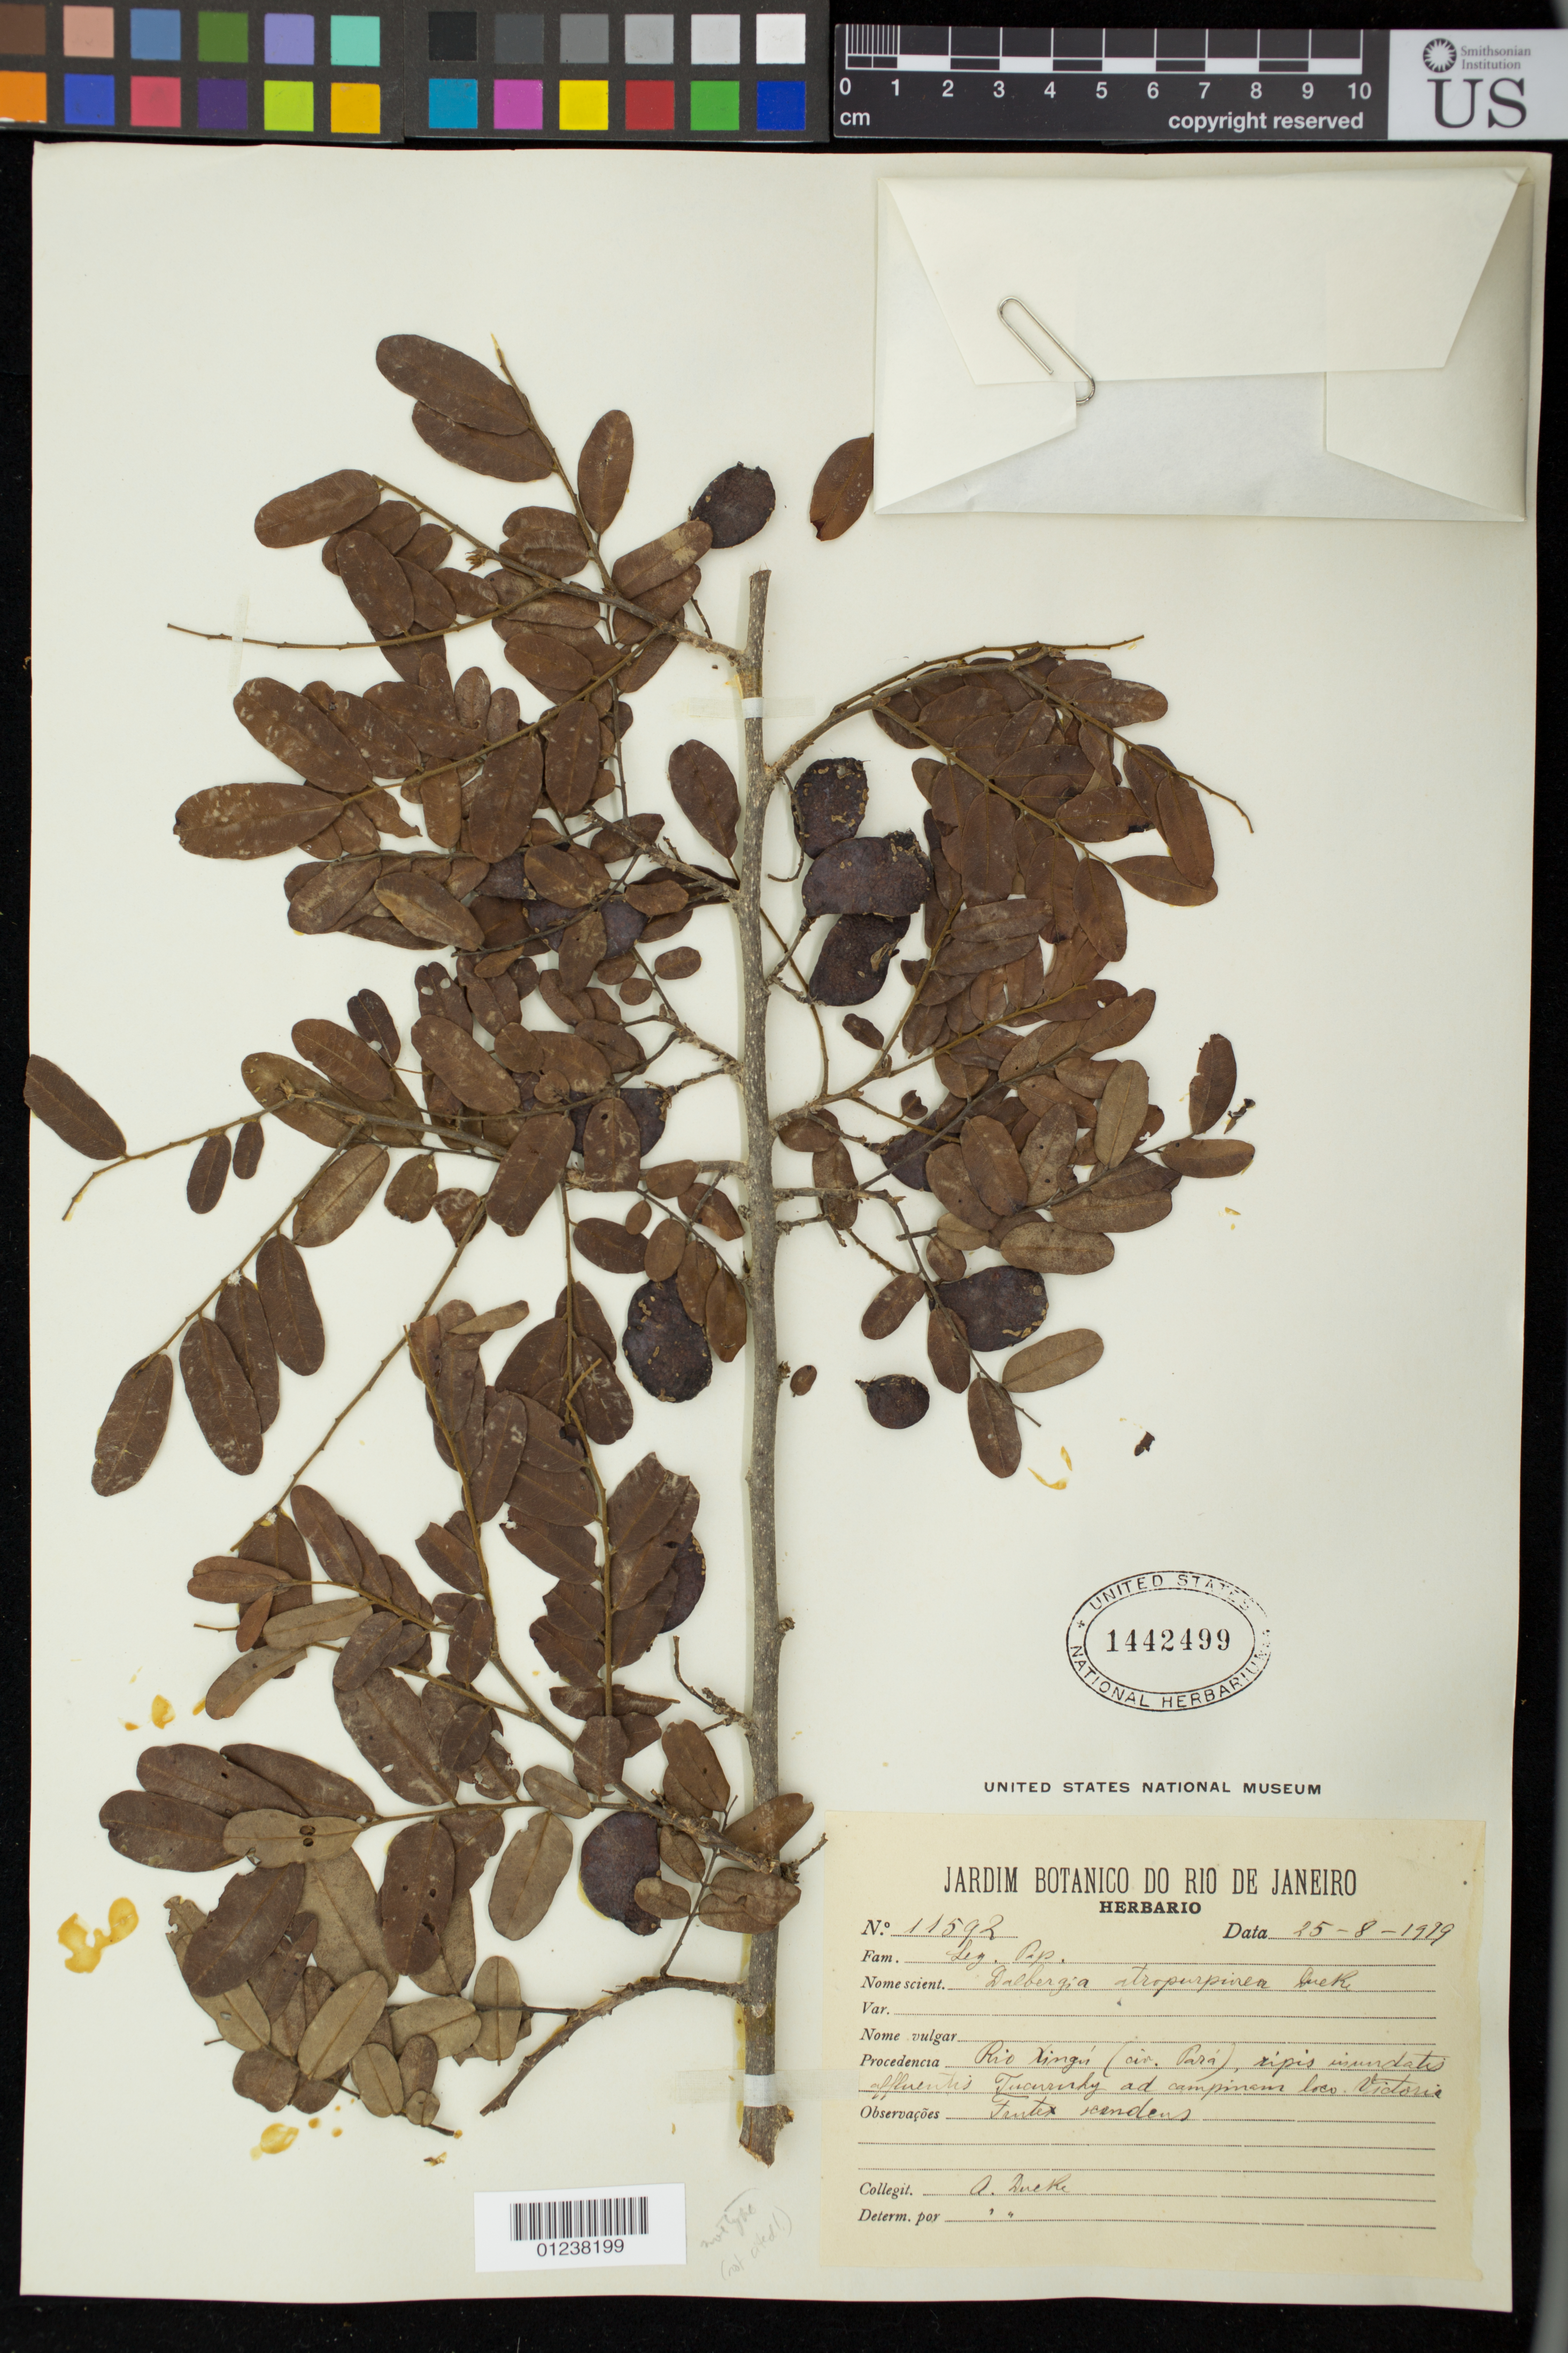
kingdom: Plantae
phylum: Tracheophyta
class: Magnoliopsida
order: Fabales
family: Fabaceae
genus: Dalbergia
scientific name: Dalbergia glauca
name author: (Desv.) Amshoff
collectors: A. Ducke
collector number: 11592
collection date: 1919-08-25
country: Brazil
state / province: Para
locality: Rio Xingu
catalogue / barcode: US 1442499